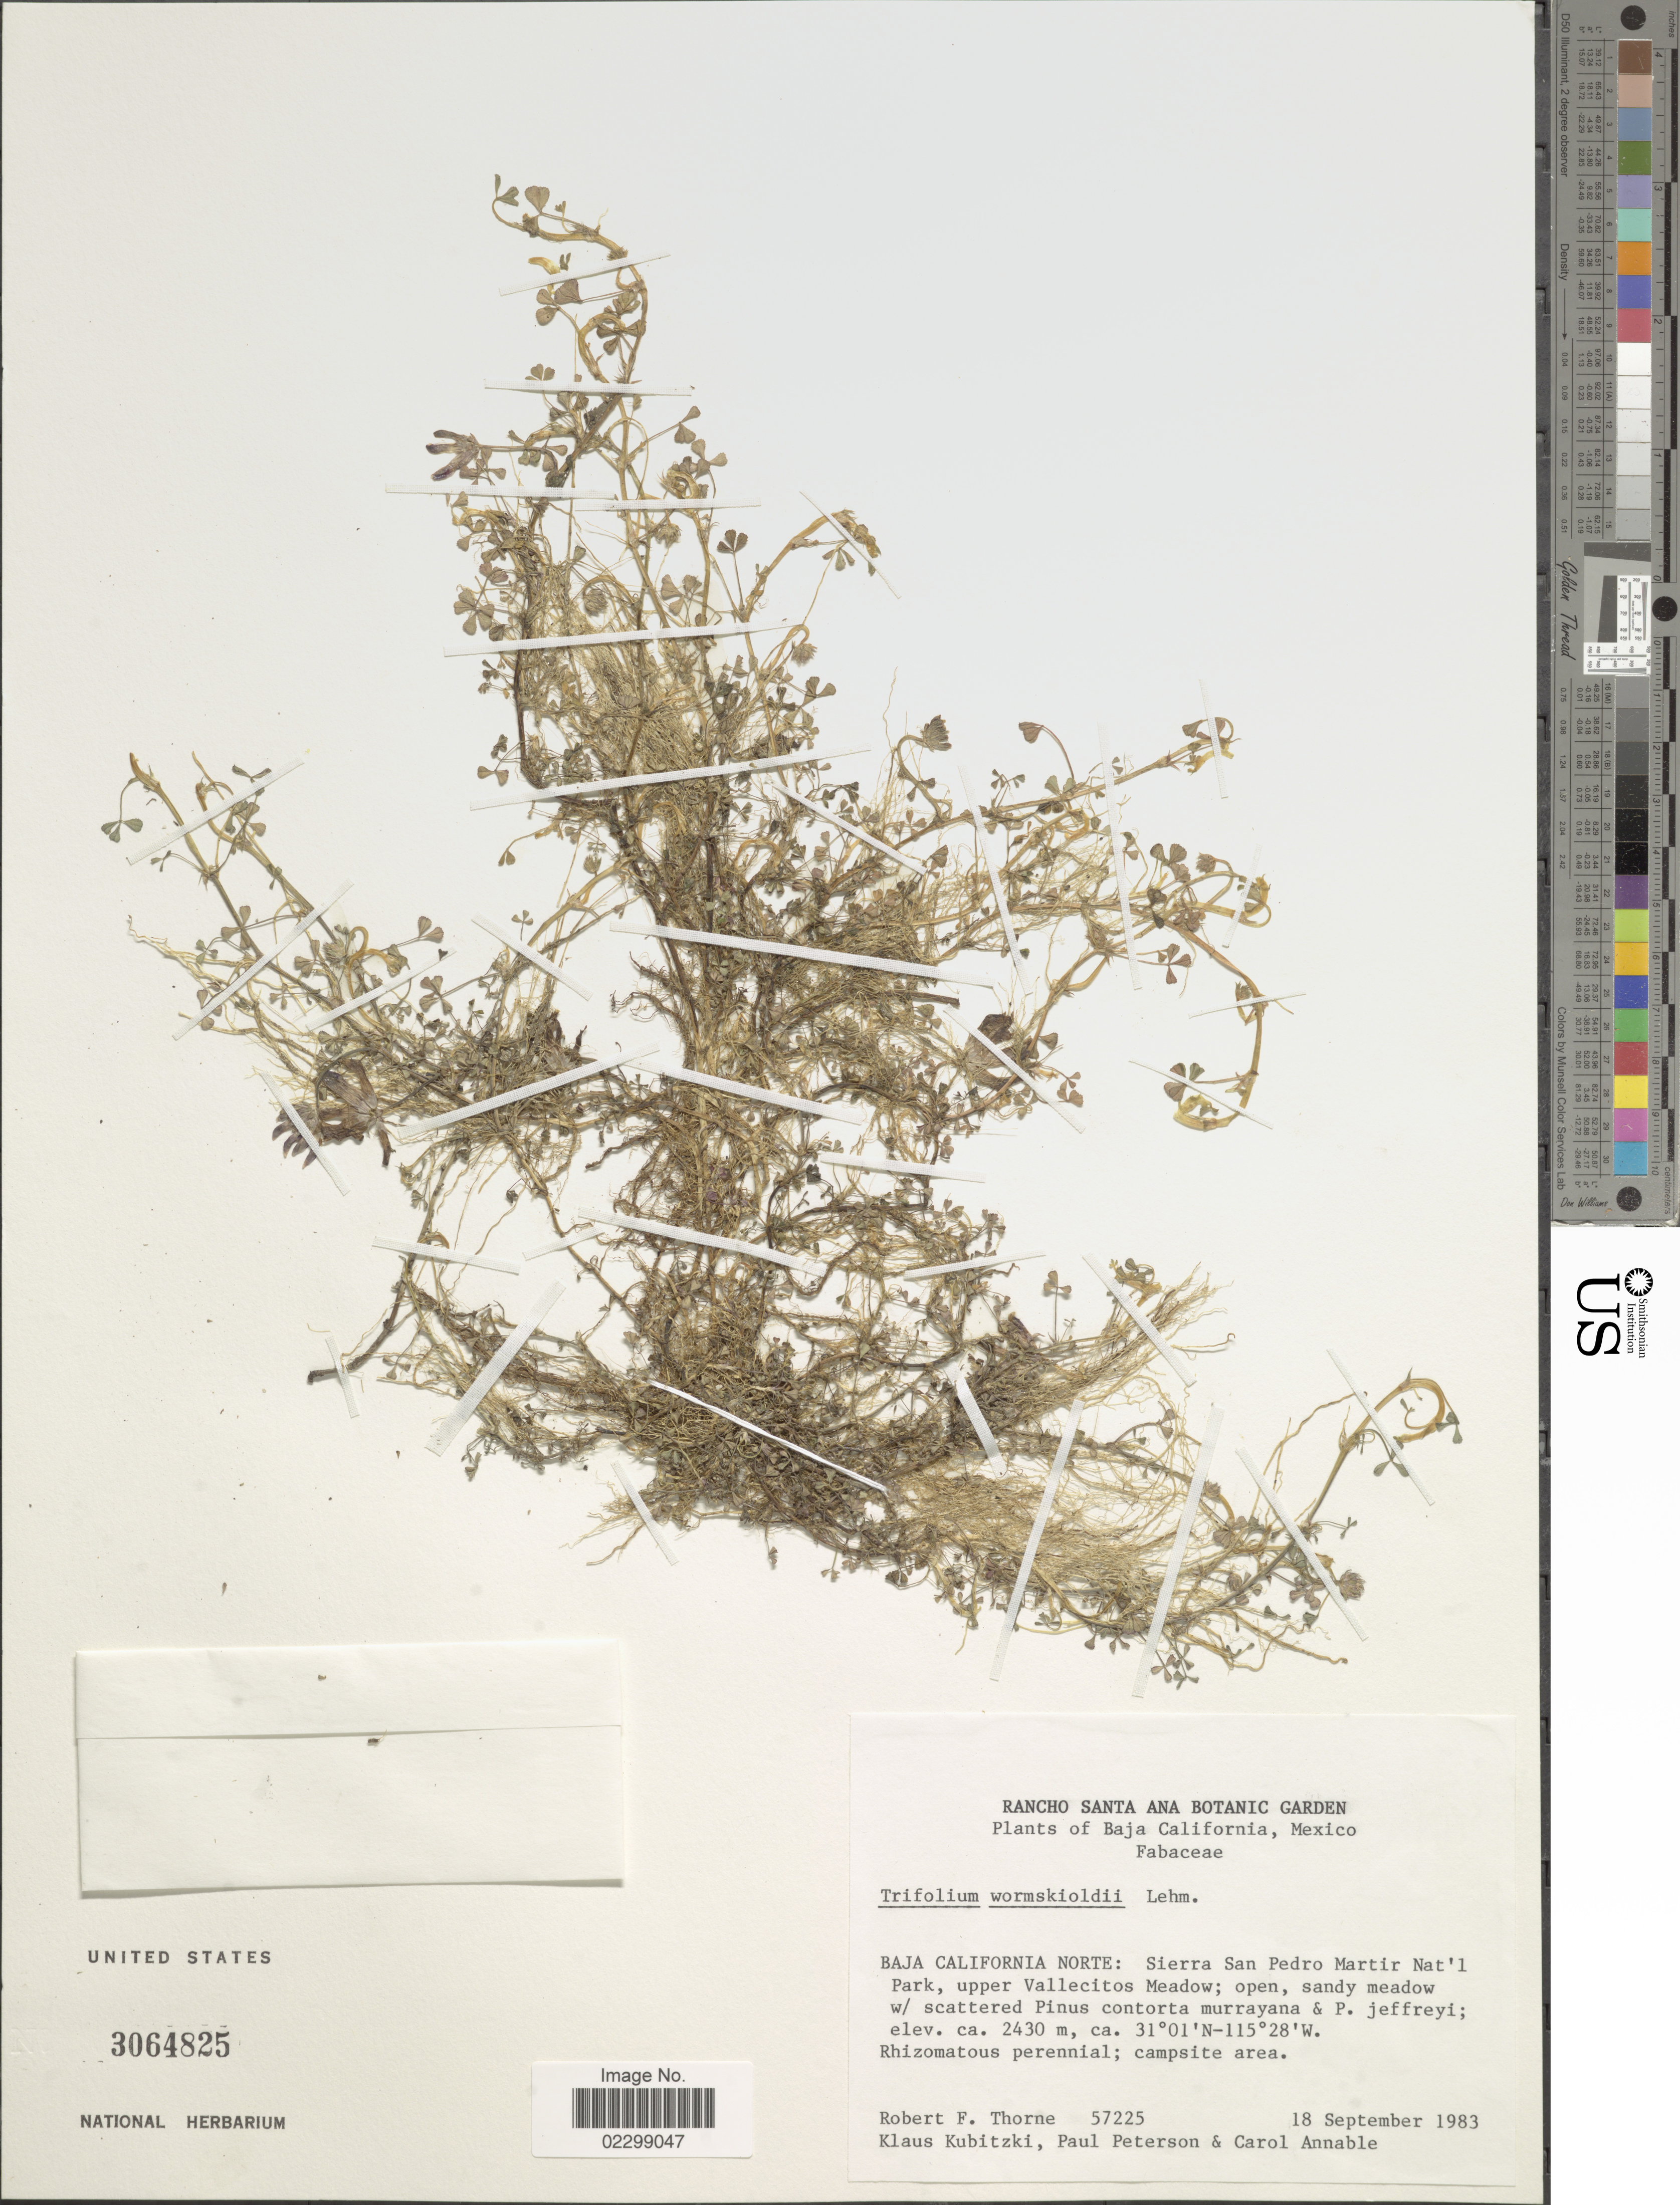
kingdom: Plantae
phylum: Tracheophyta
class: Magnoliopsida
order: Fabales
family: Fabaceae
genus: Trifolium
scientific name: Trifolium wormskioldii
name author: Lehm.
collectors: R. F. Thorne, K. Kubitzki, P. M. Peterson & C. R. Annable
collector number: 57225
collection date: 1983-09-18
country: Mexico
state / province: Baja California Norte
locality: Sierra San Pedro Martir Nat'l Park, upper Vallecitos Meadow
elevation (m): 2430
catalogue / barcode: US 3064825